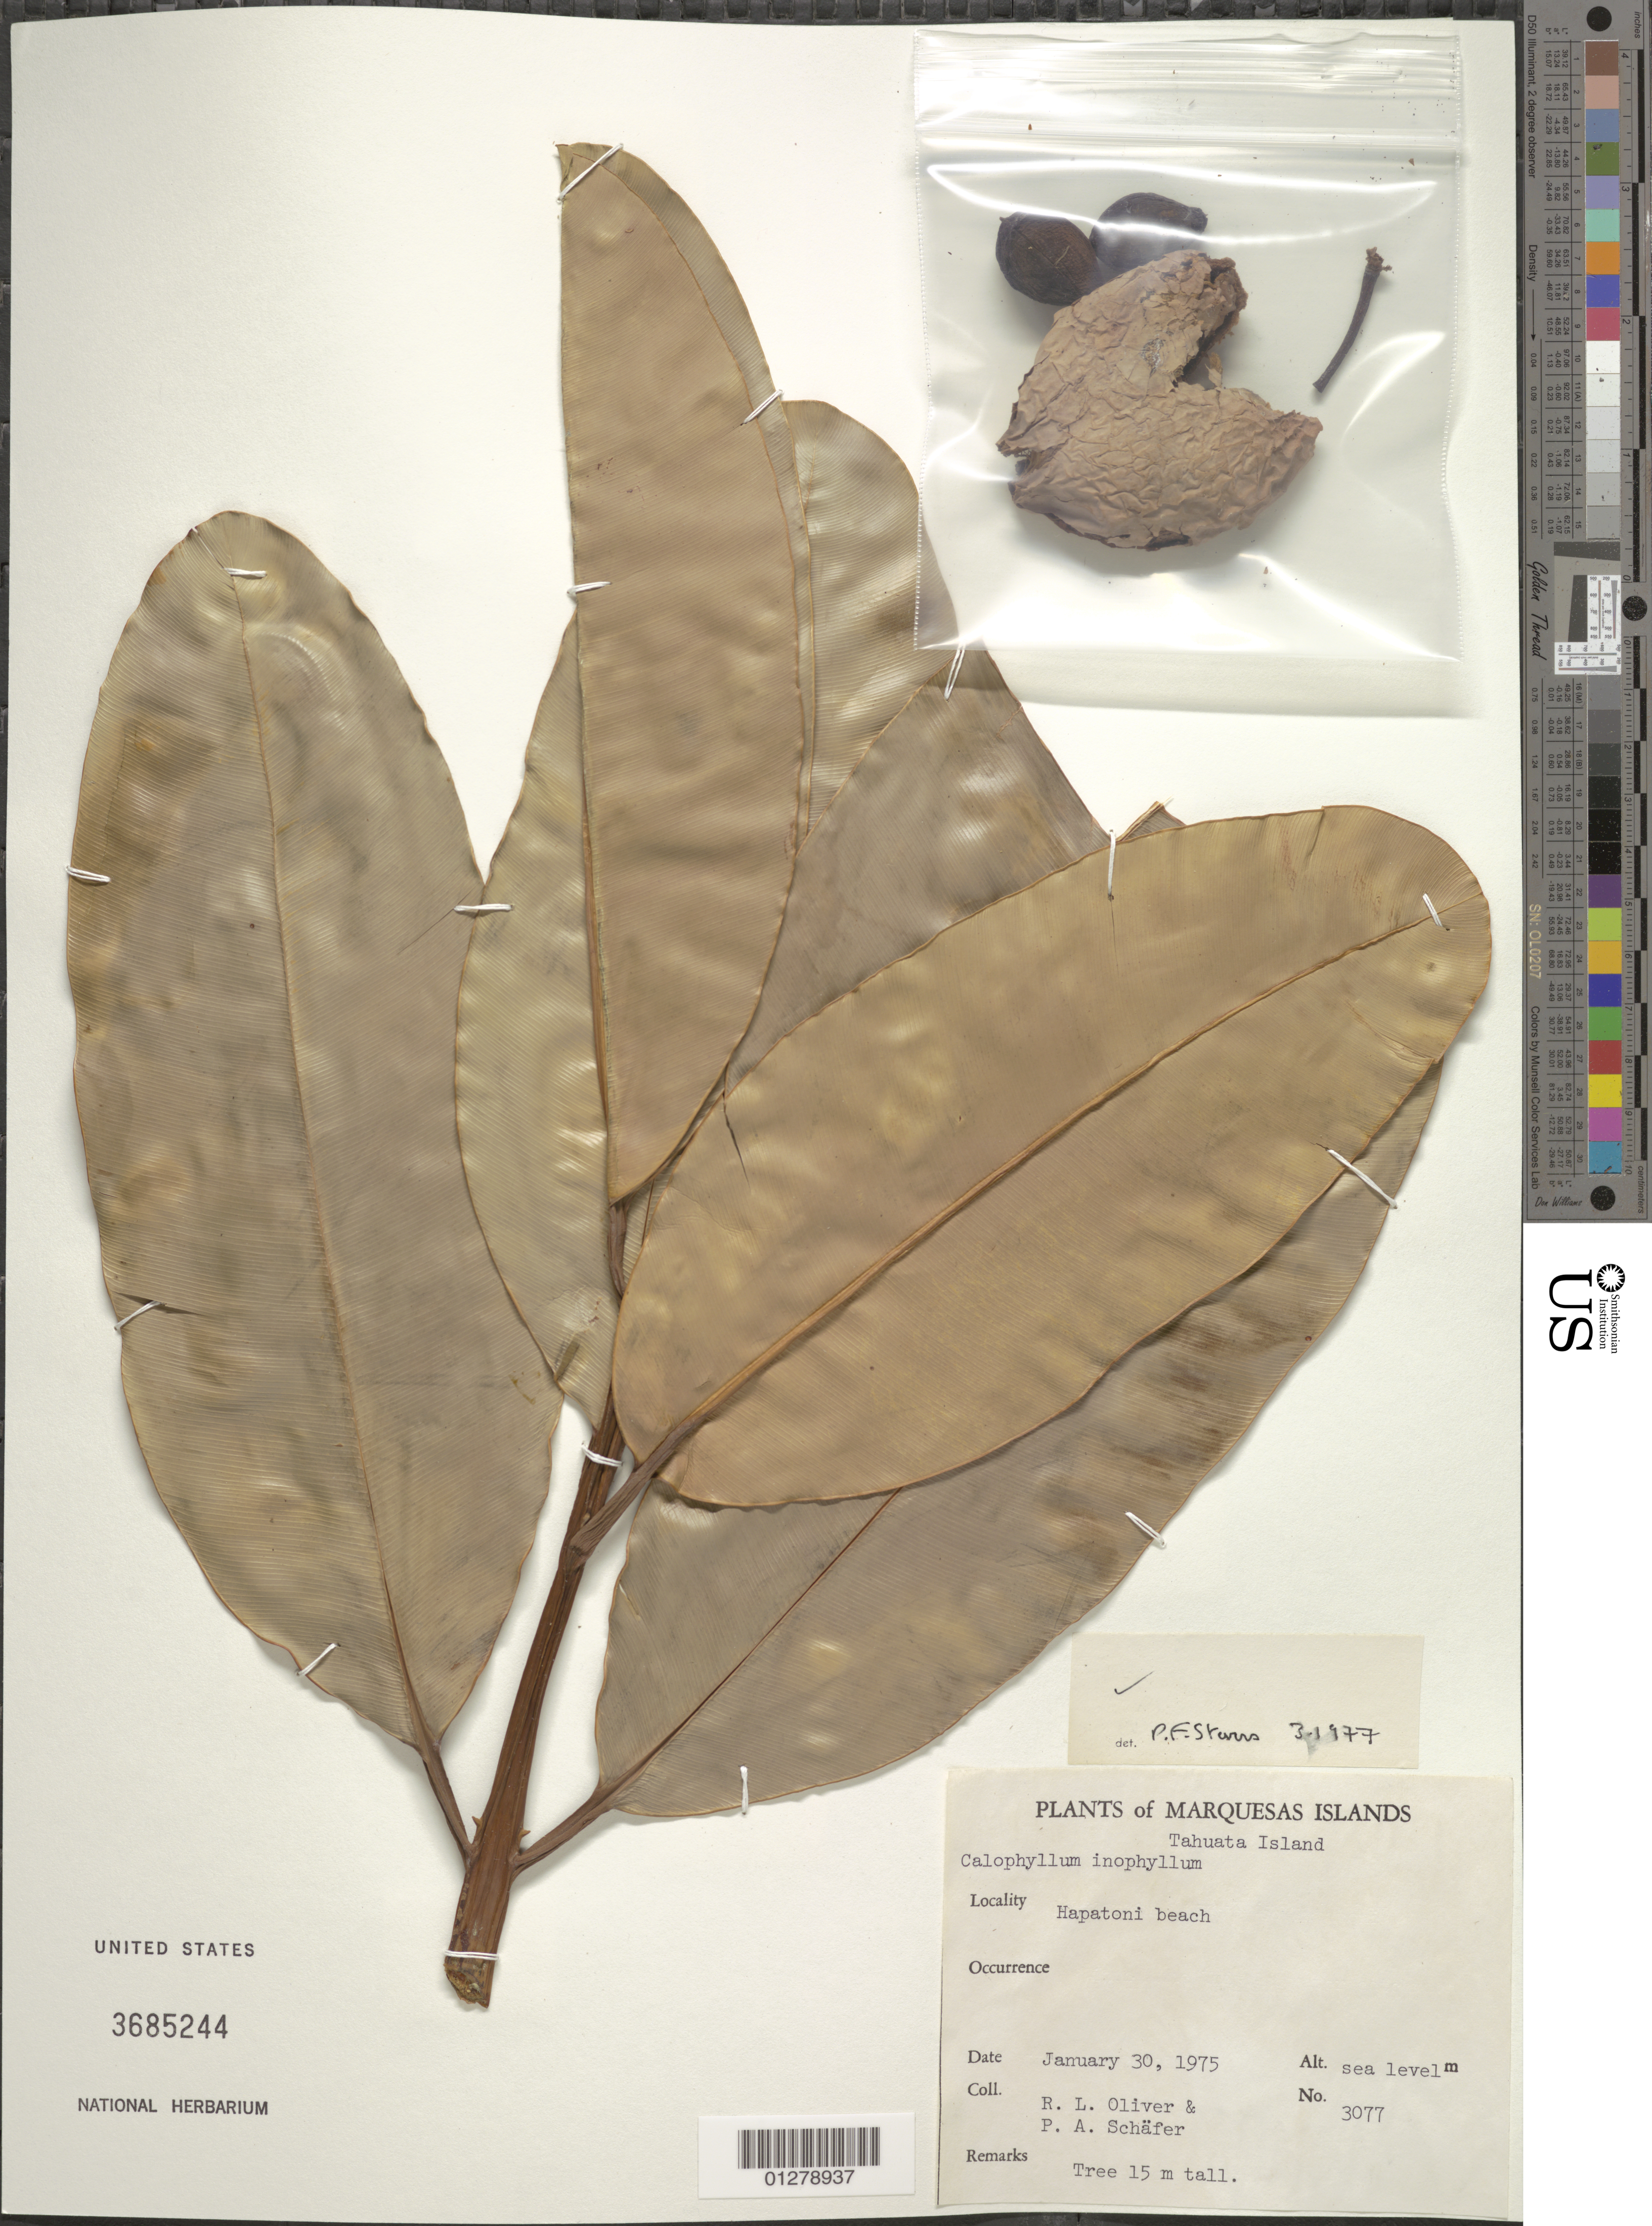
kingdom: Plantae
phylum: Tracheophyta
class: Magnoliopsida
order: Malpighiales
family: Calophyllaceae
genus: Calophyllum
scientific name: Calophyllum inophyllum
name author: L.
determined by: Strauss, P. F.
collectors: R. L. Oliver & P. A. Schäfer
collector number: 3077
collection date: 1975-01-30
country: French Polynesia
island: Tahuata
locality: Hapatoni beach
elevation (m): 1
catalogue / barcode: US 3685244